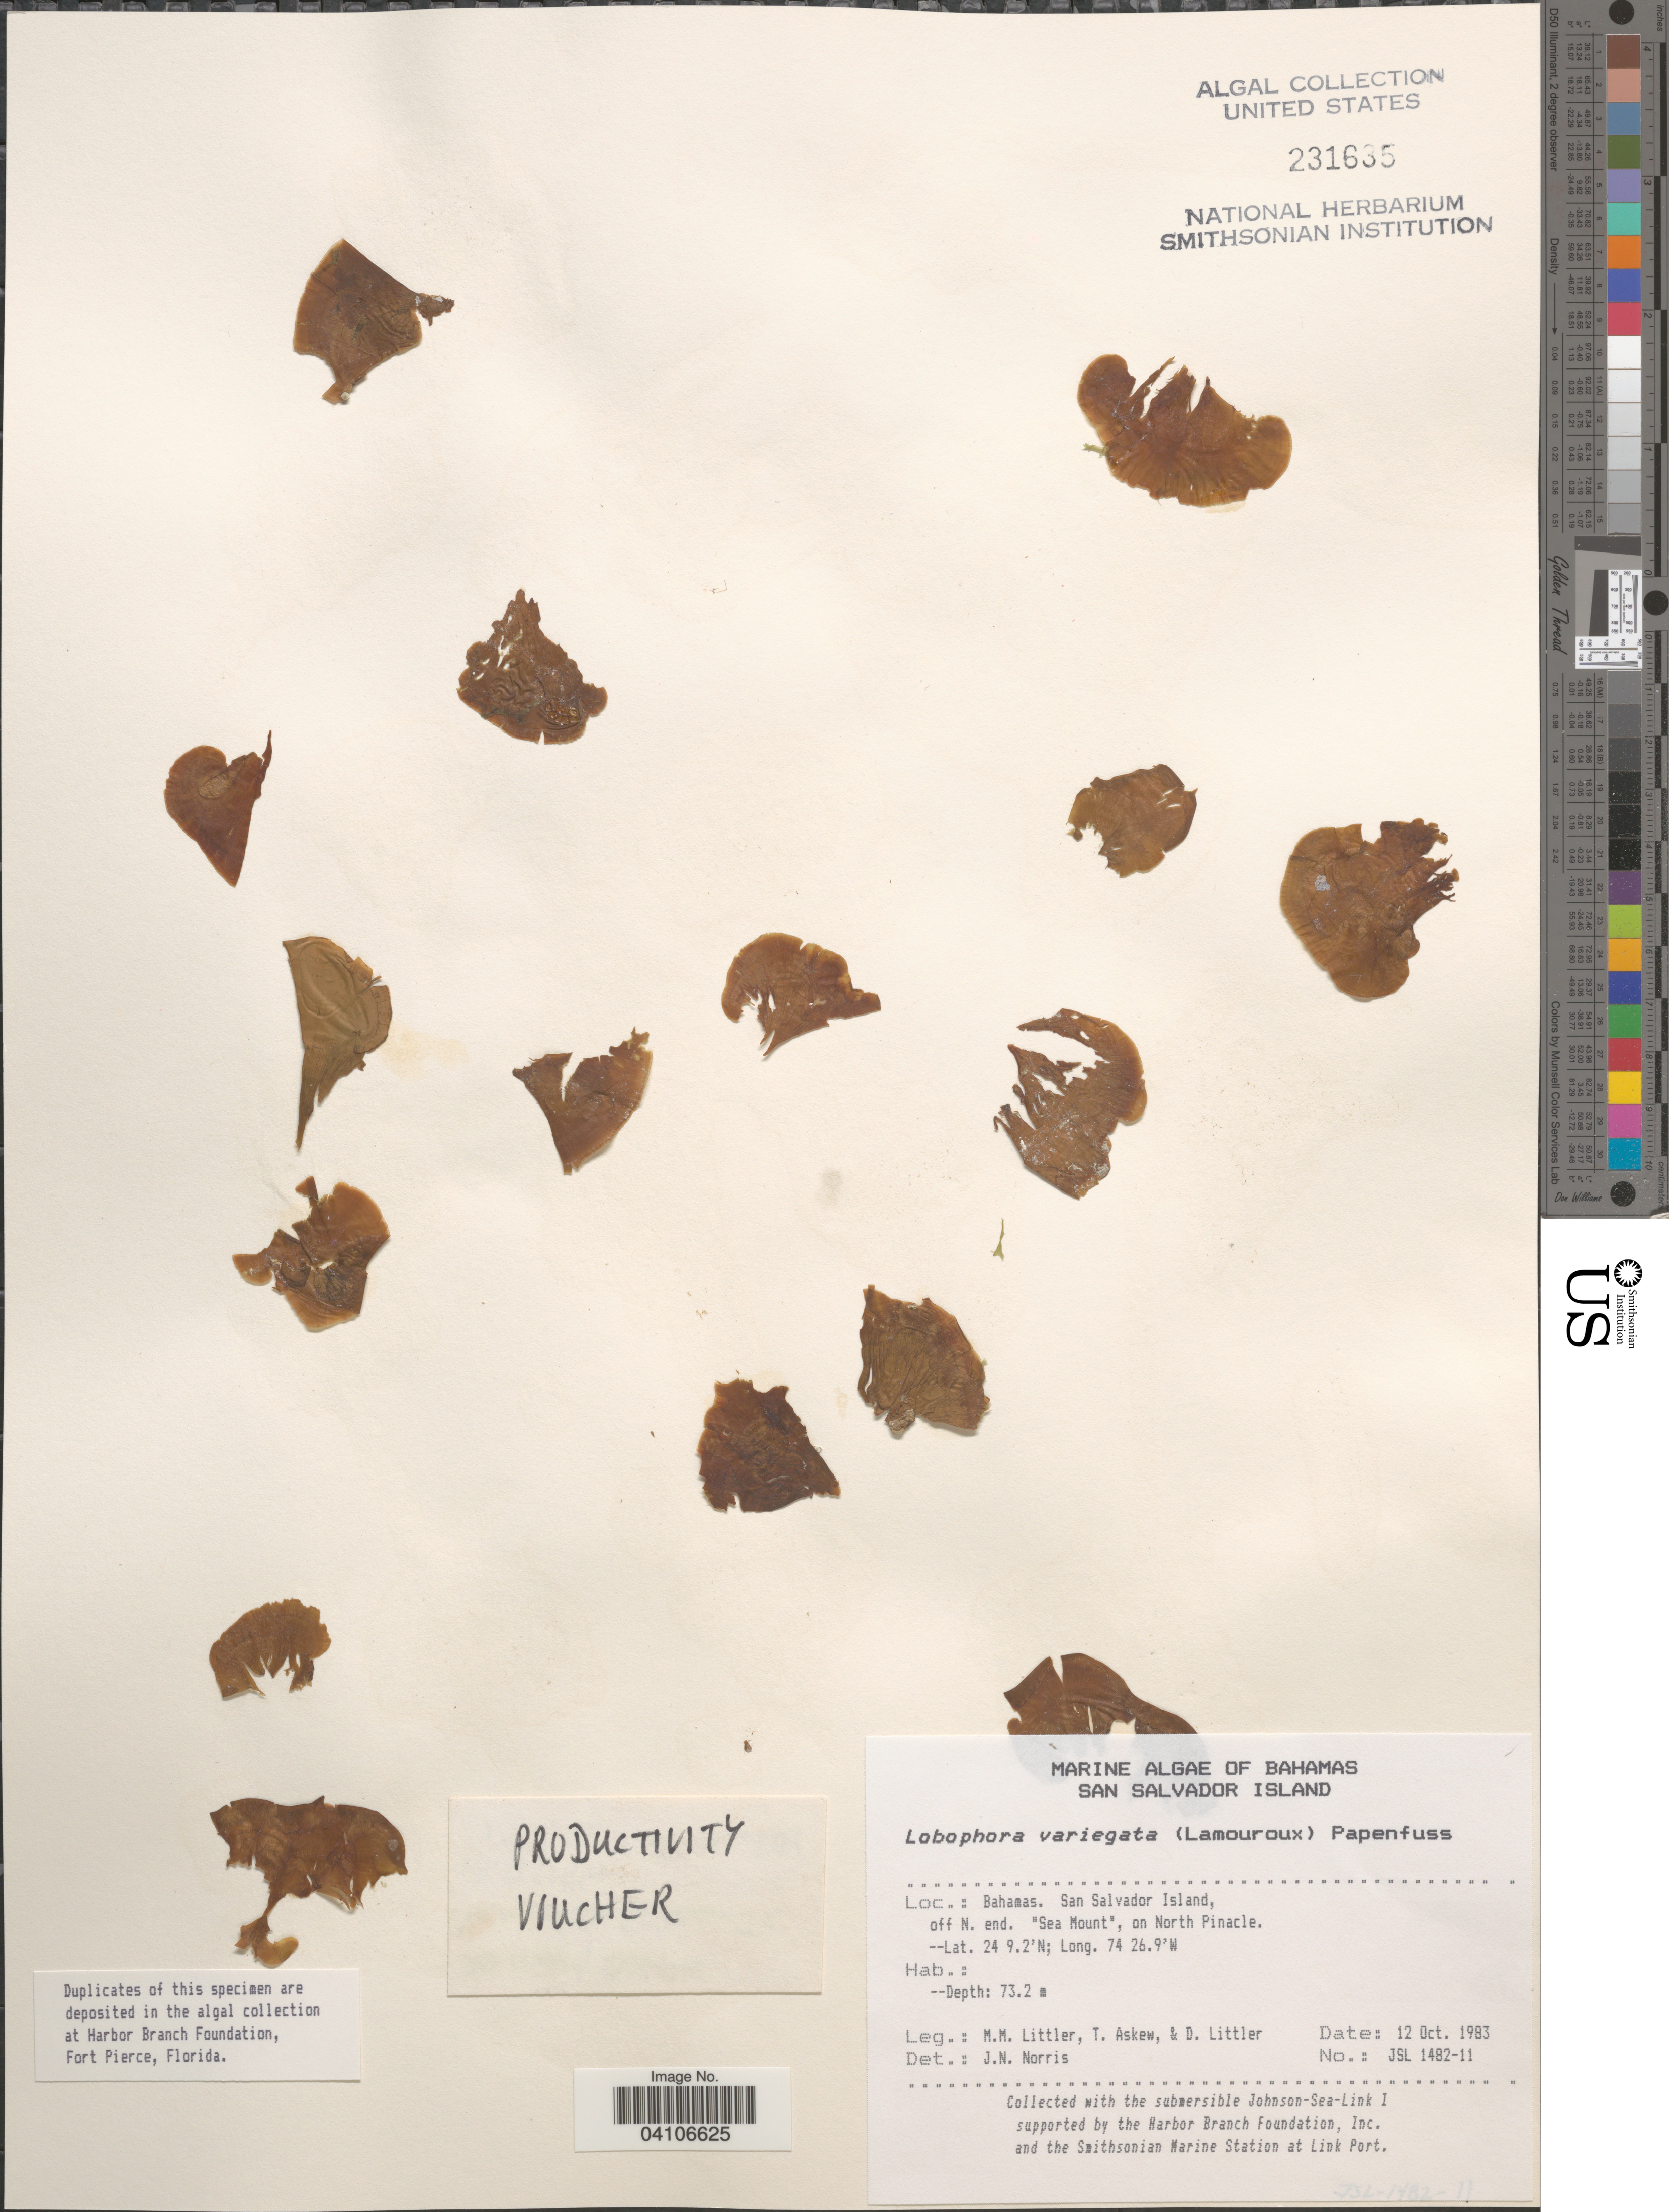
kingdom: Chromista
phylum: Ochrophyta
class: Phaeophyceae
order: Dictyotales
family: Dictyotaceae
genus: Lobophora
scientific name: Lobophora variegata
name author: (J.V.Lamouroux) Womersley & E.C. Oliveira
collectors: T. Askew & D. S. Littler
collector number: JSL 1482-11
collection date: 1983-10-12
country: Bahamas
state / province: San Salvador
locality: San Salvador Island, off N. end. "Sea Mount", on North Pinacle.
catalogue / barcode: US 231635